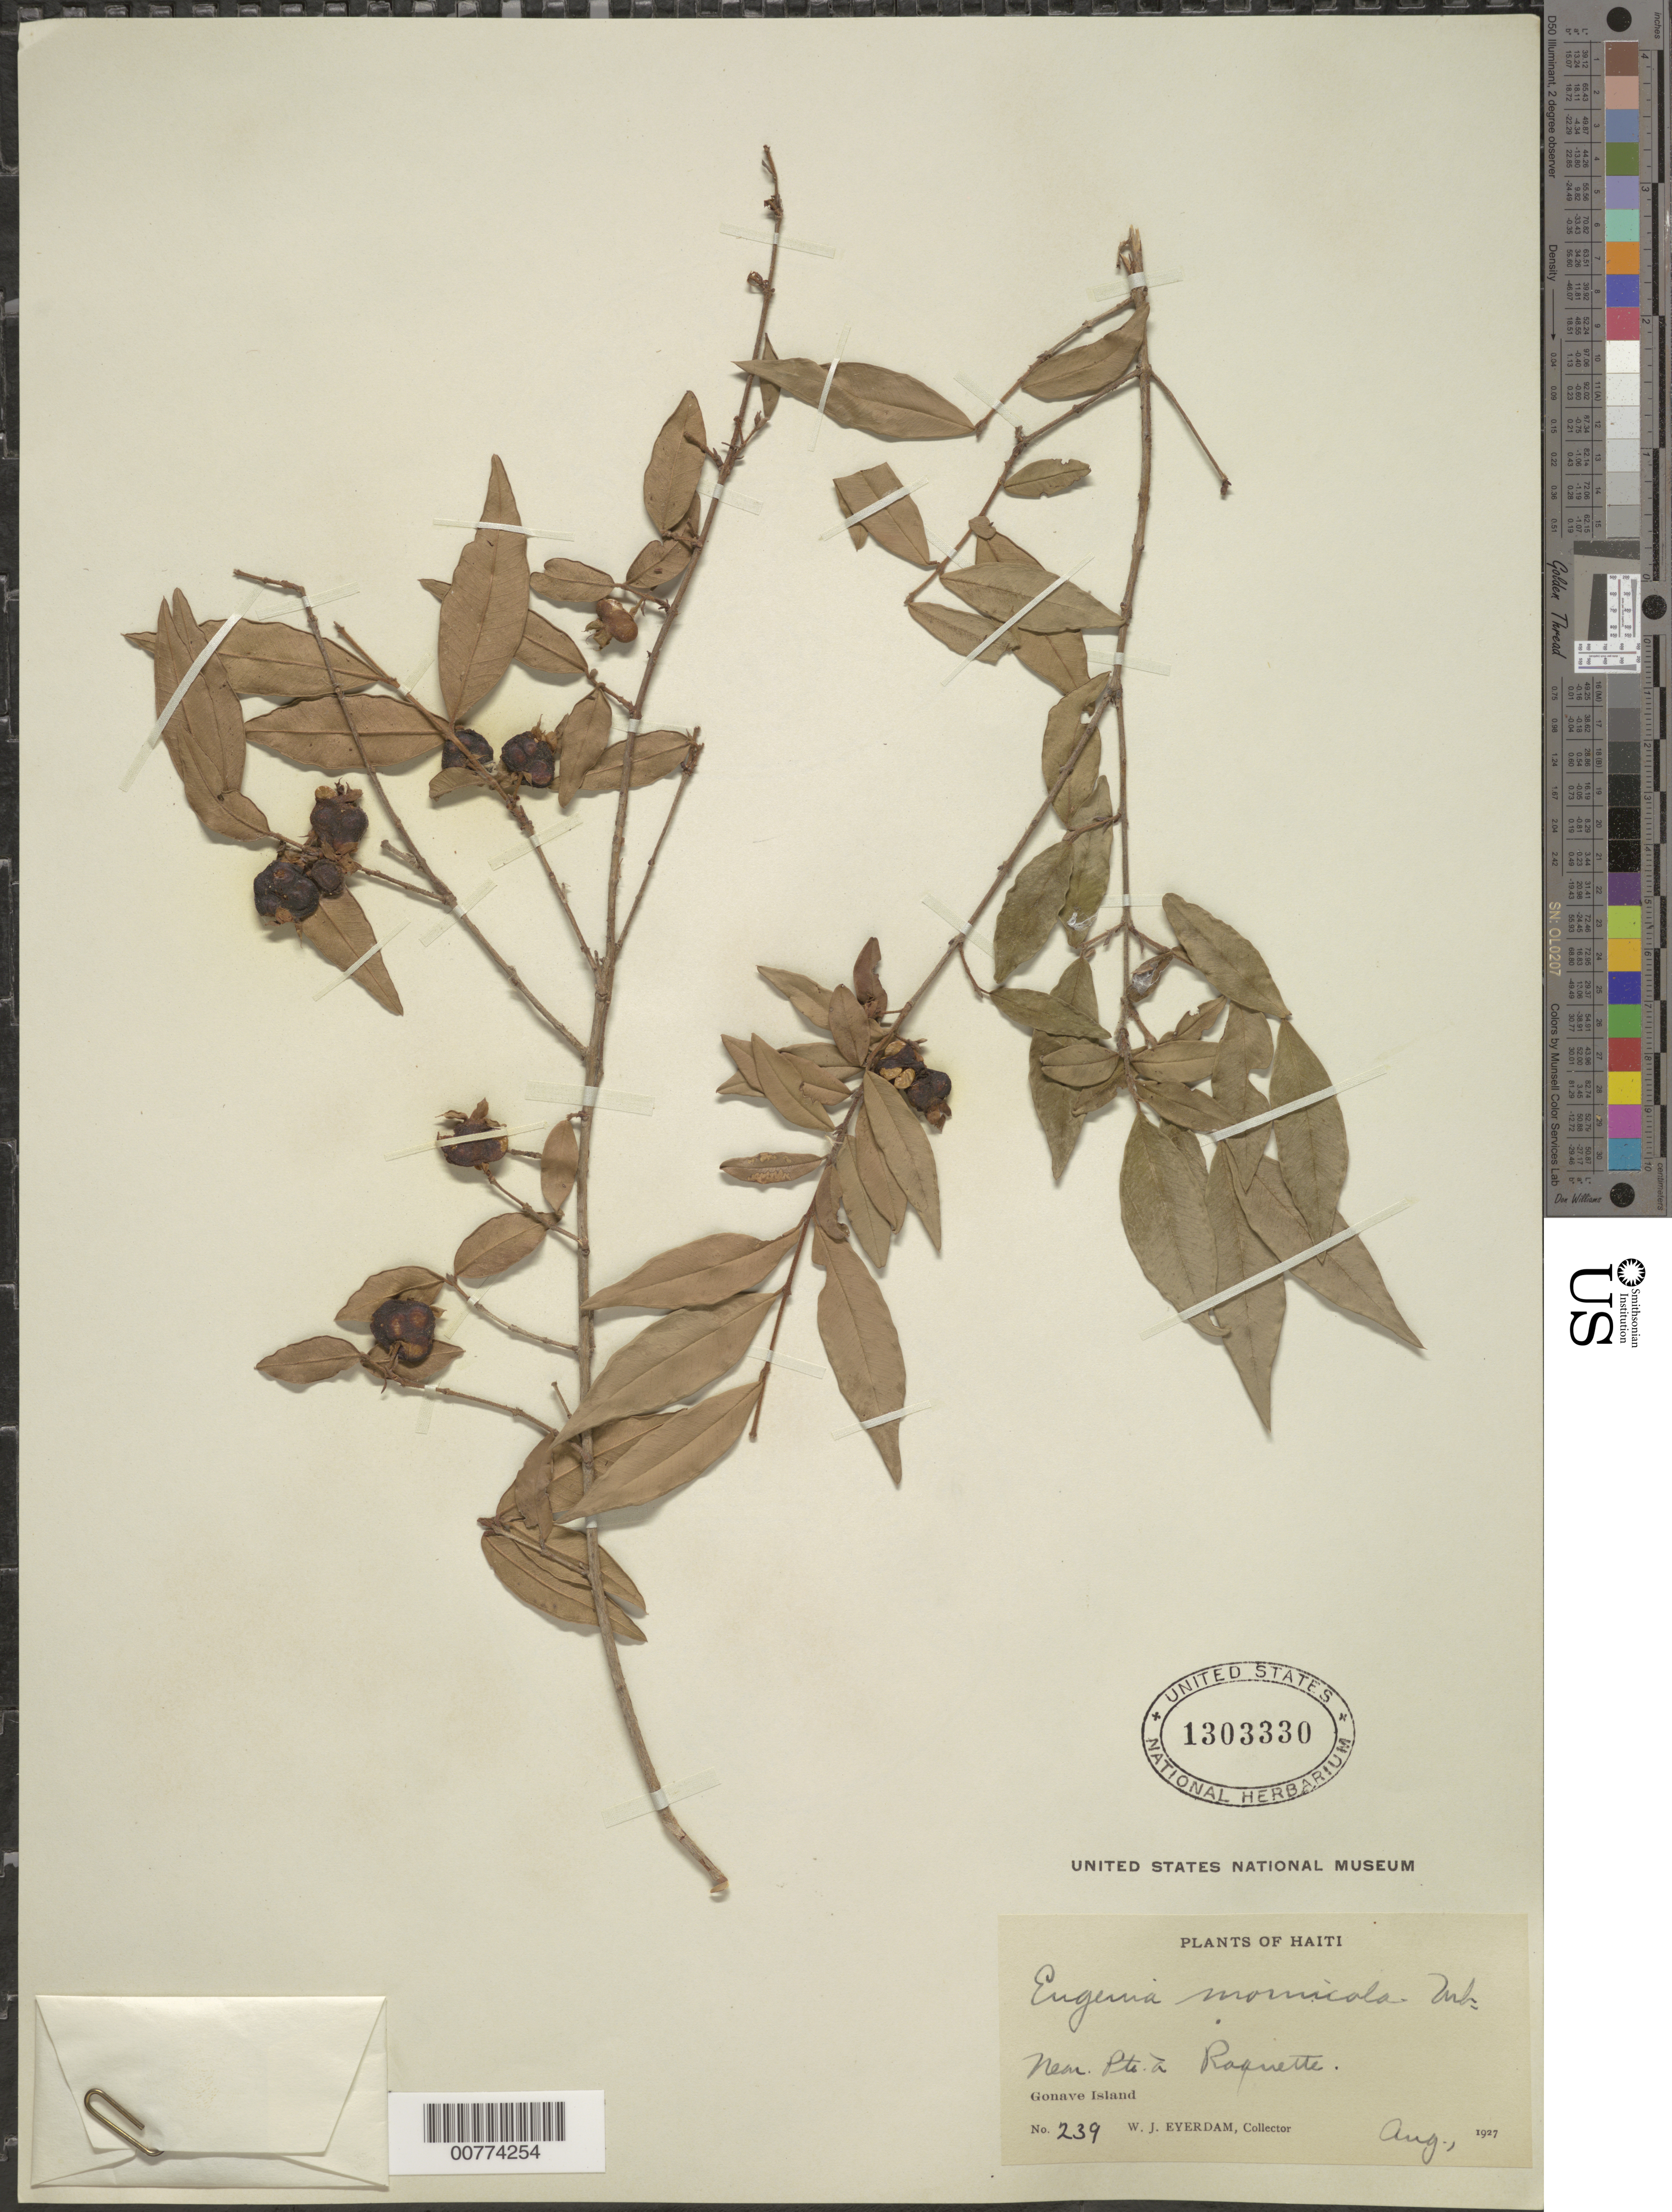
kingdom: Plantae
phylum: Tracheophyta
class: Magnoliopsida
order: Myrtales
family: Myrtaceae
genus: Eugenia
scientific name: Eugenia isabeliana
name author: Kiaersk.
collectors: W. J. Eyerdam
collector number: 239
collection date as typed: Aug 1927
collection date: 1927-08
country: Haiti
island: Hispaniola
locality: Gonave Island, near Pte. À Raquette.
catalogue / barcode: US 1303330